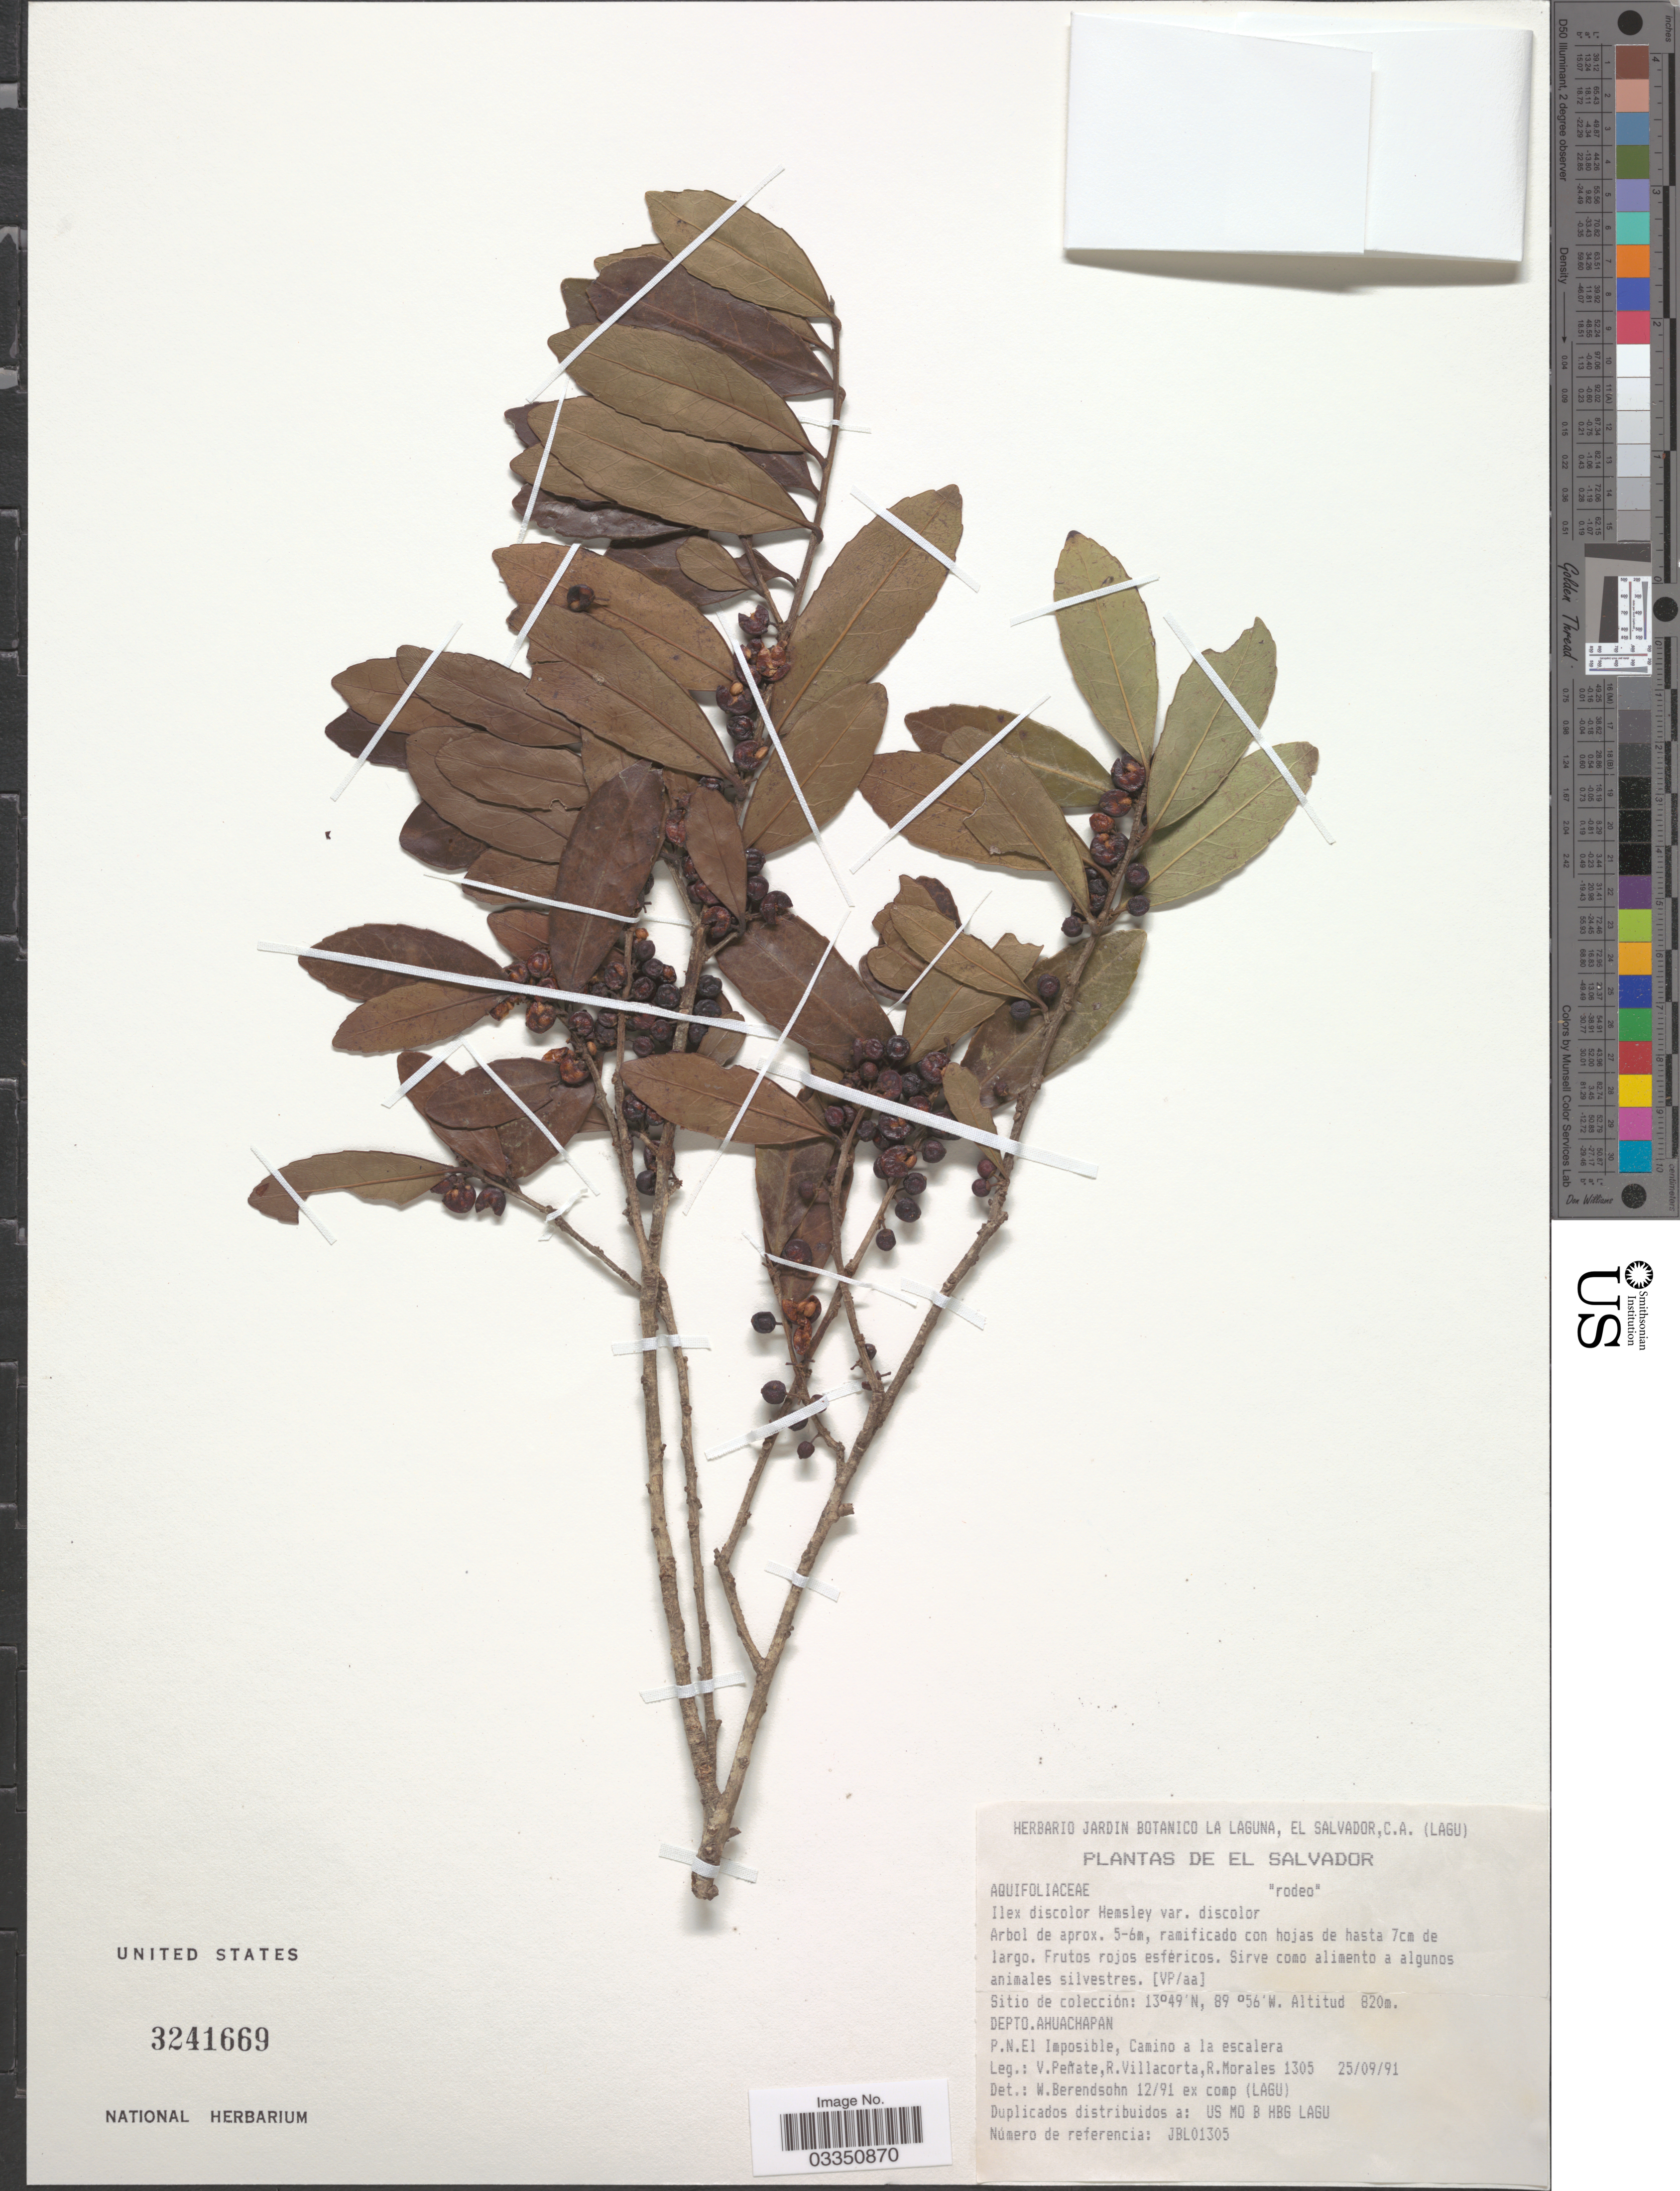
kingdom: Plantae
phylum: Tracheophyta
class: Magnoliopsida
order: Aquifoliales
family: Aquifoliaceae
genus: Ilex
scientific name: Ilex discolor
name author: Hemsl.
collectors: V. Penate, R. Villacorta & R. Morales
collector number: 1305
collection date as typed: Transcribed d/m/y: 25/9/91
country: El Salvador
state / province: Ahuachapan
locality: Depto. Ahuachapan, P.N. El Imposible, Camino a la escalera.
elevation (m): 820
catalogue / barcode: US 3241669